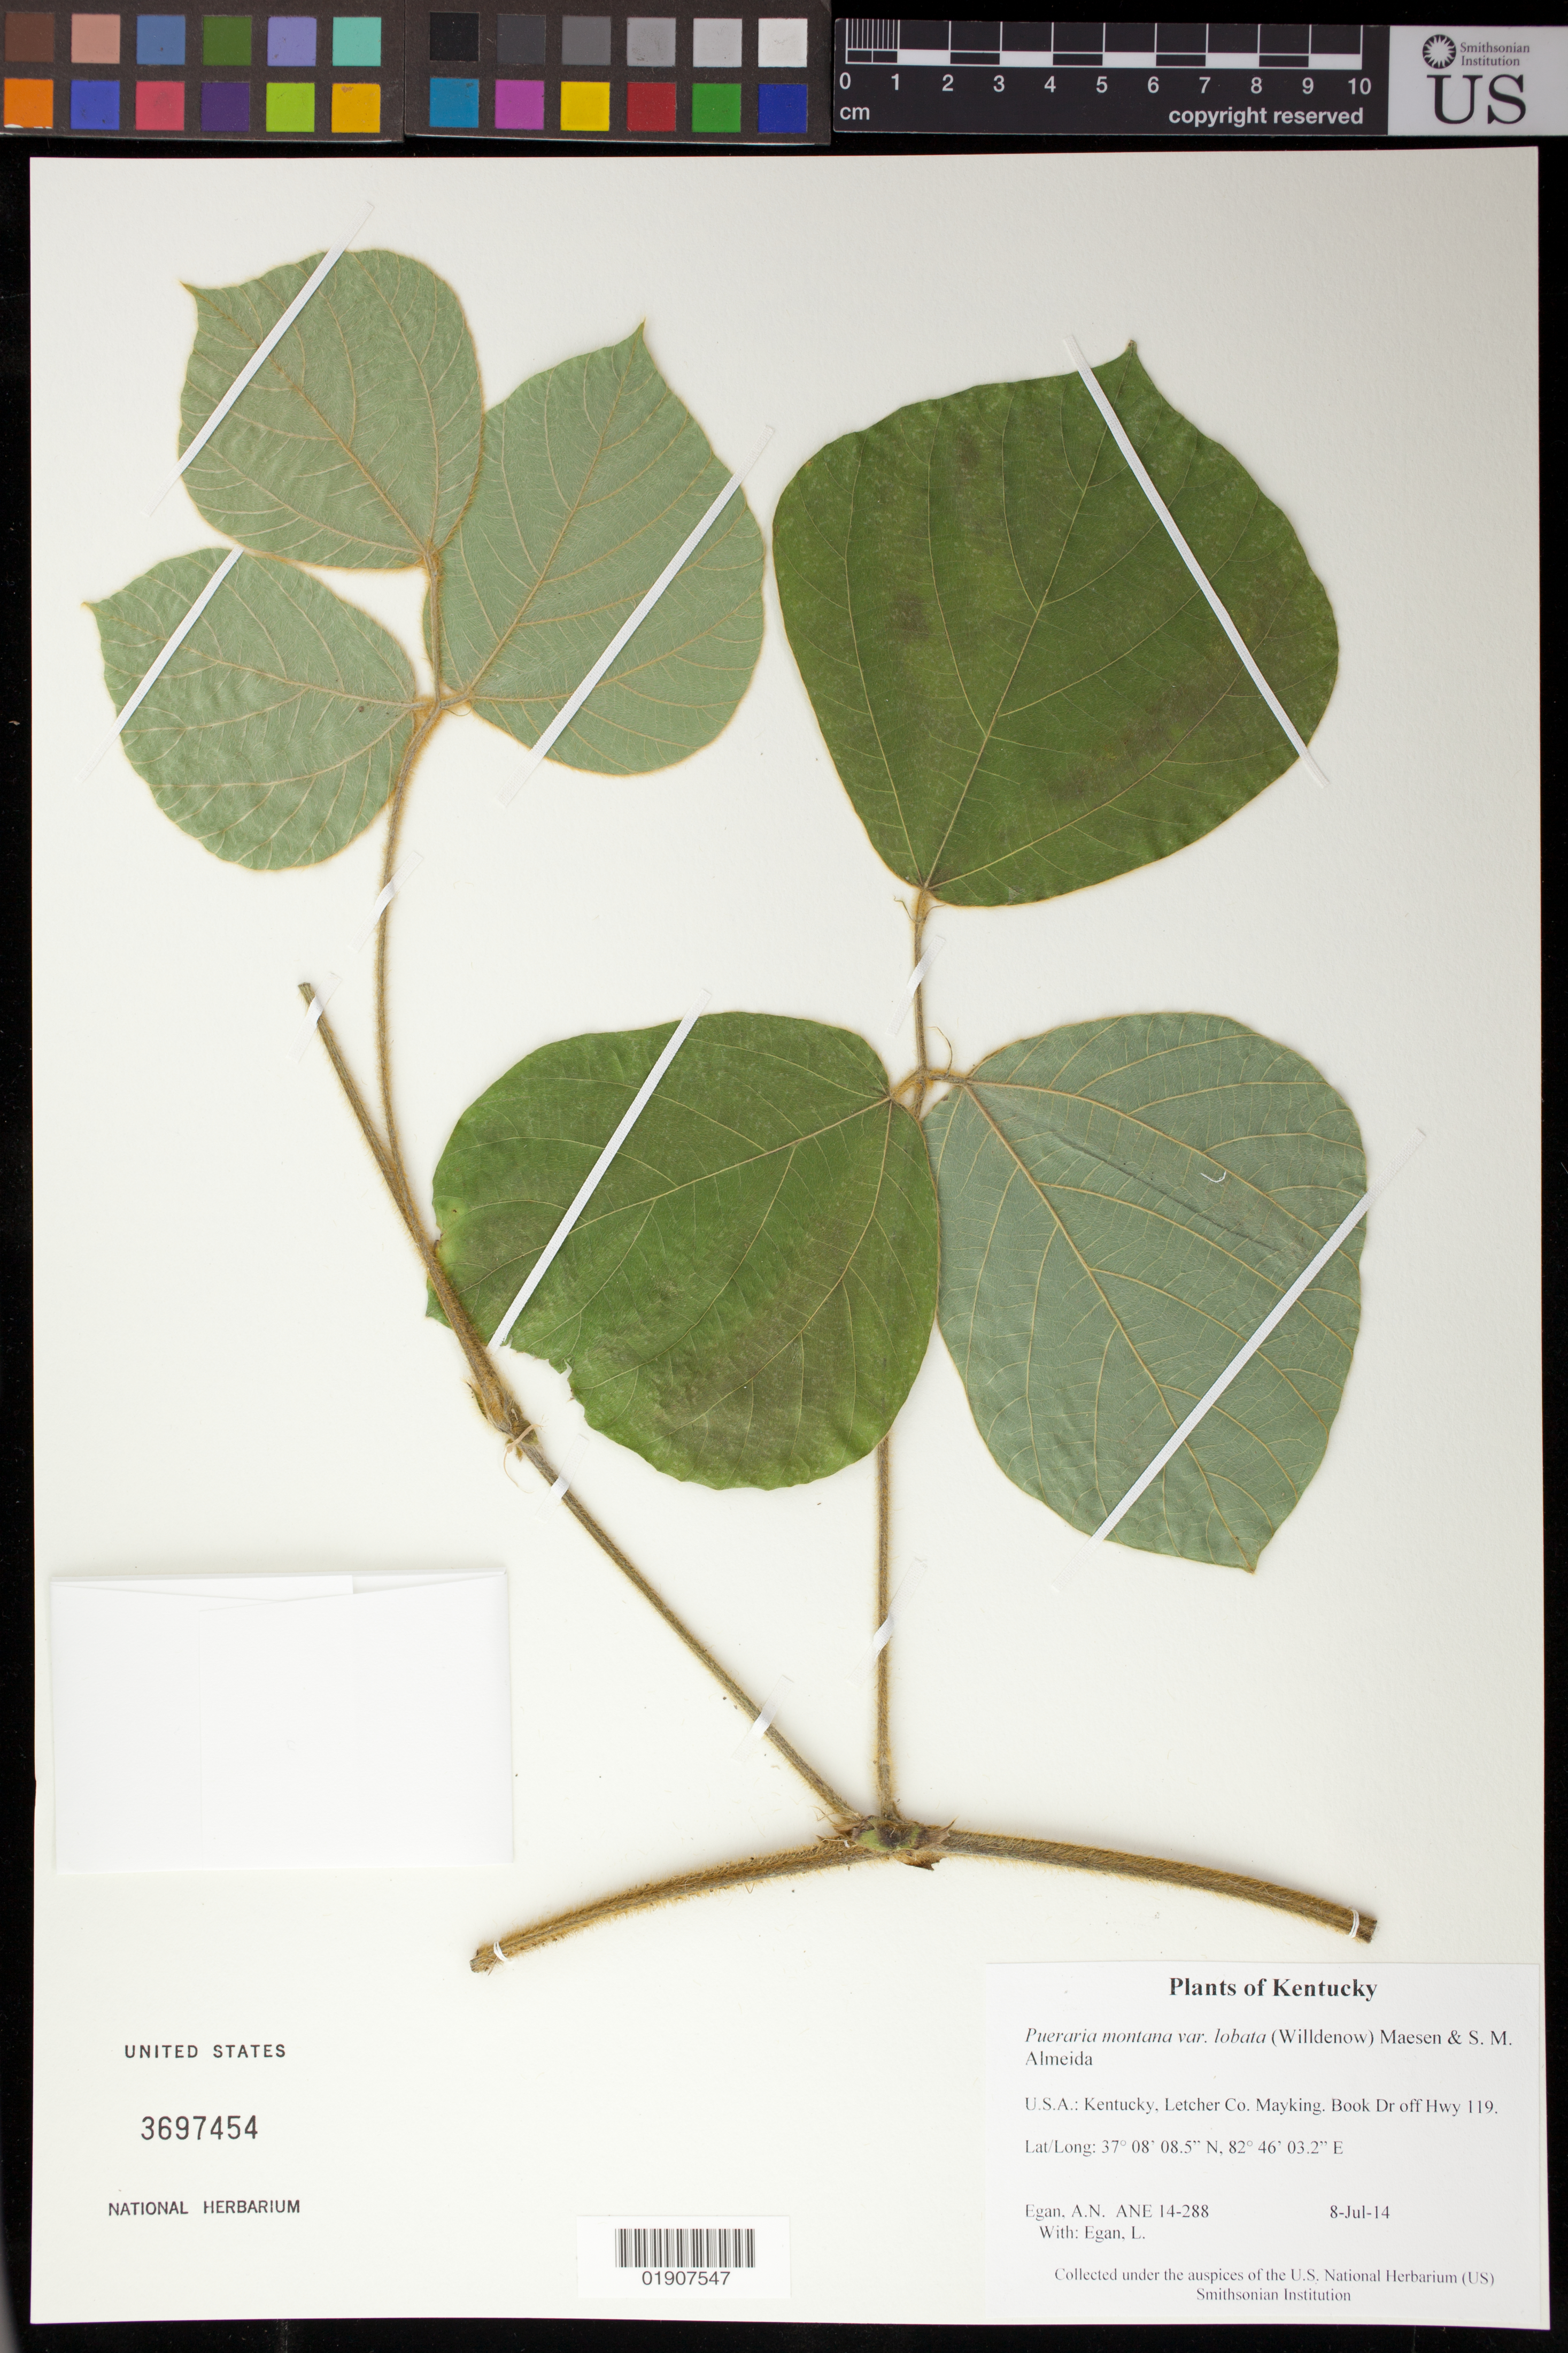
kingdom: Plantae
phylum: Tracheophyta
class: Magnoliopsida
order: Fabales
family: Fabaceae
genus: Pueraria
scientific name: Pueraria montana var. lobata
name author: (Willd.) Maesen & S.M. Almeida ex Sanjappa & Pradeep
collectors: A. N. Egan & L. Egan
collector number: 14-288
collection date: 2014-07-08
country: United States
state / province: Kentucky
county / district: Letcher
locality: Mayking. Book Dr. off Hwy 19.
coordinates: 37 08 08.5N, 82 46 03.2 E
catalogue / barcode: US 3697454